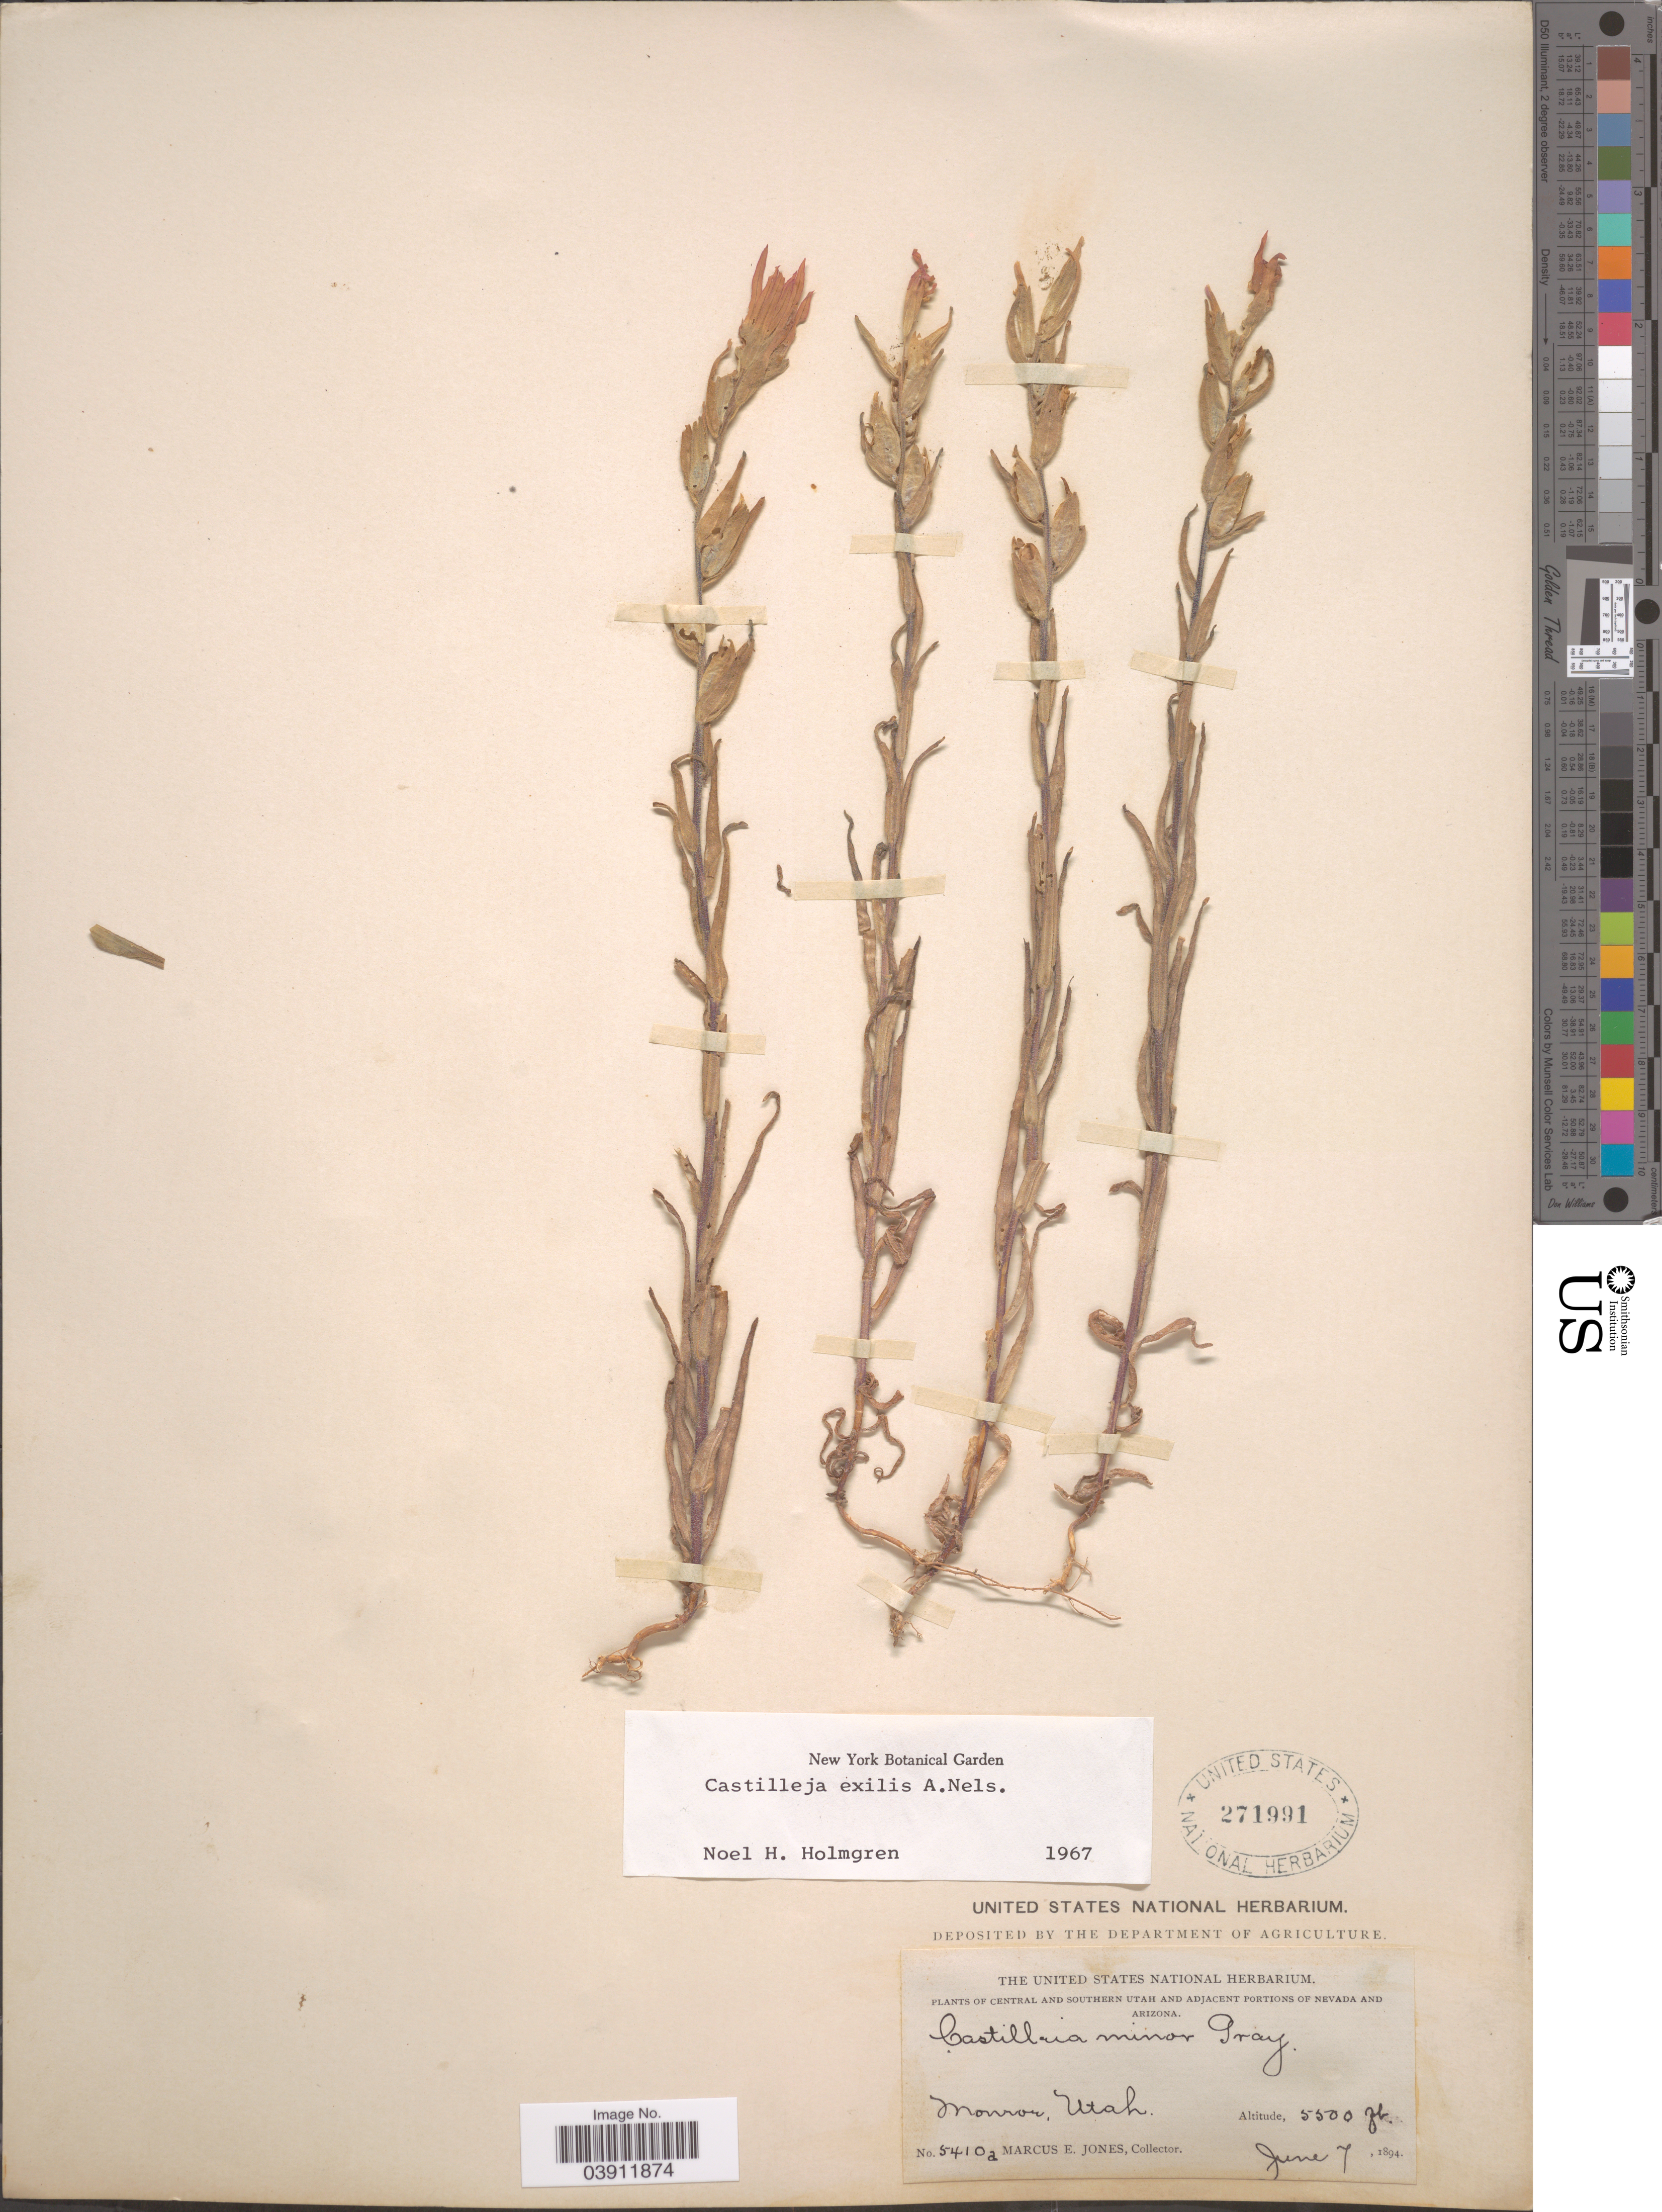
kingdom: Plantae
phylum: Tracheophyta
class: Magnoliopsida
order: Lamiales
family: Orobanchaceae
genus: Castilleja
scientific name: Castilleja exilis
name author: A. Nelson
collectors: M. E. Jones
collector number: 5410a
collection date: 1894-06-07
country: United States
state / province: Utah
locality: Central and Southern Utah. Monroe.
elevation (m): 1676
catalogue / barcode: US 271991